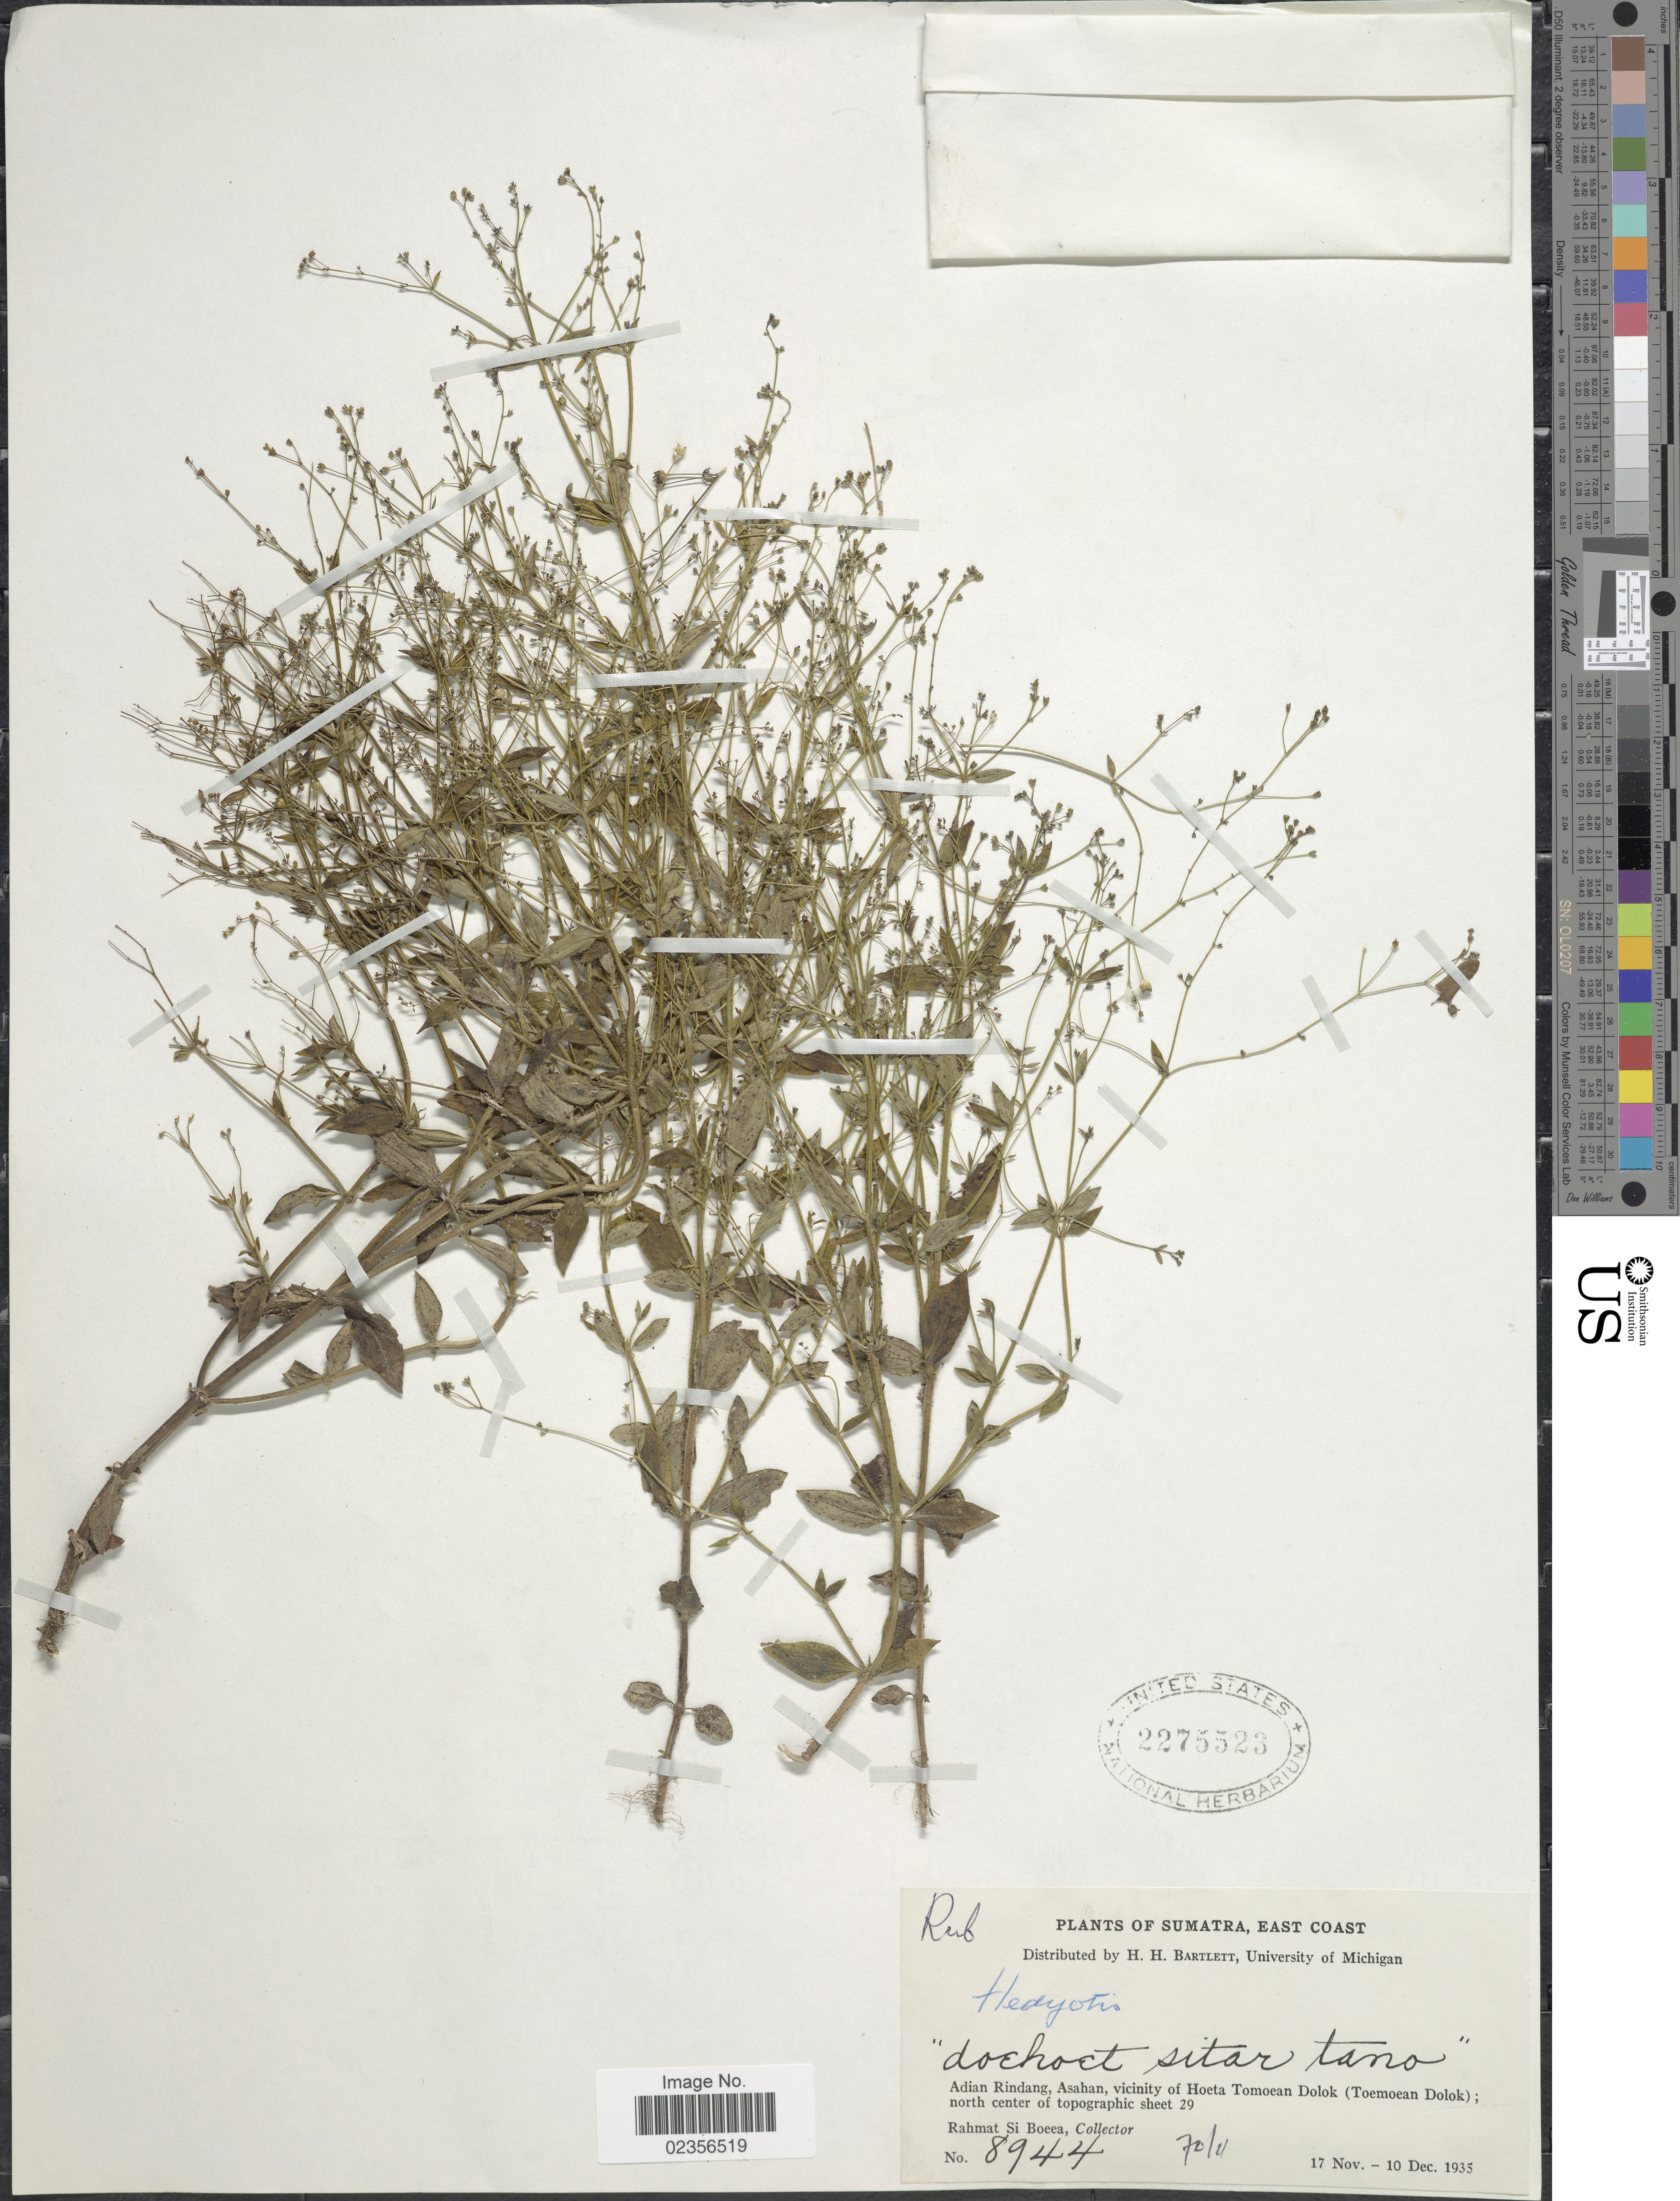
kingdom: Plantae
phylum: Tracheophyta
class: Magnoliopsida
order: Gentianales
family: Rubiaceae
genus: Hedyotis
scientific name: Hedyotis sp.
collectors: Rahmat Si Boeea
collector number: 8944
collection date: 1935-11-17/1935-12-10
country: Indonesia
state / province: Sumatra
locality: East Coast. Adian Rindang, Asahan, vicinity of Hoeta Tomoean Dolok (Toemoean Dolok); north center of topographic sheet 29 "doehoet sitar tano"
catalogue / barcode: US 2275523